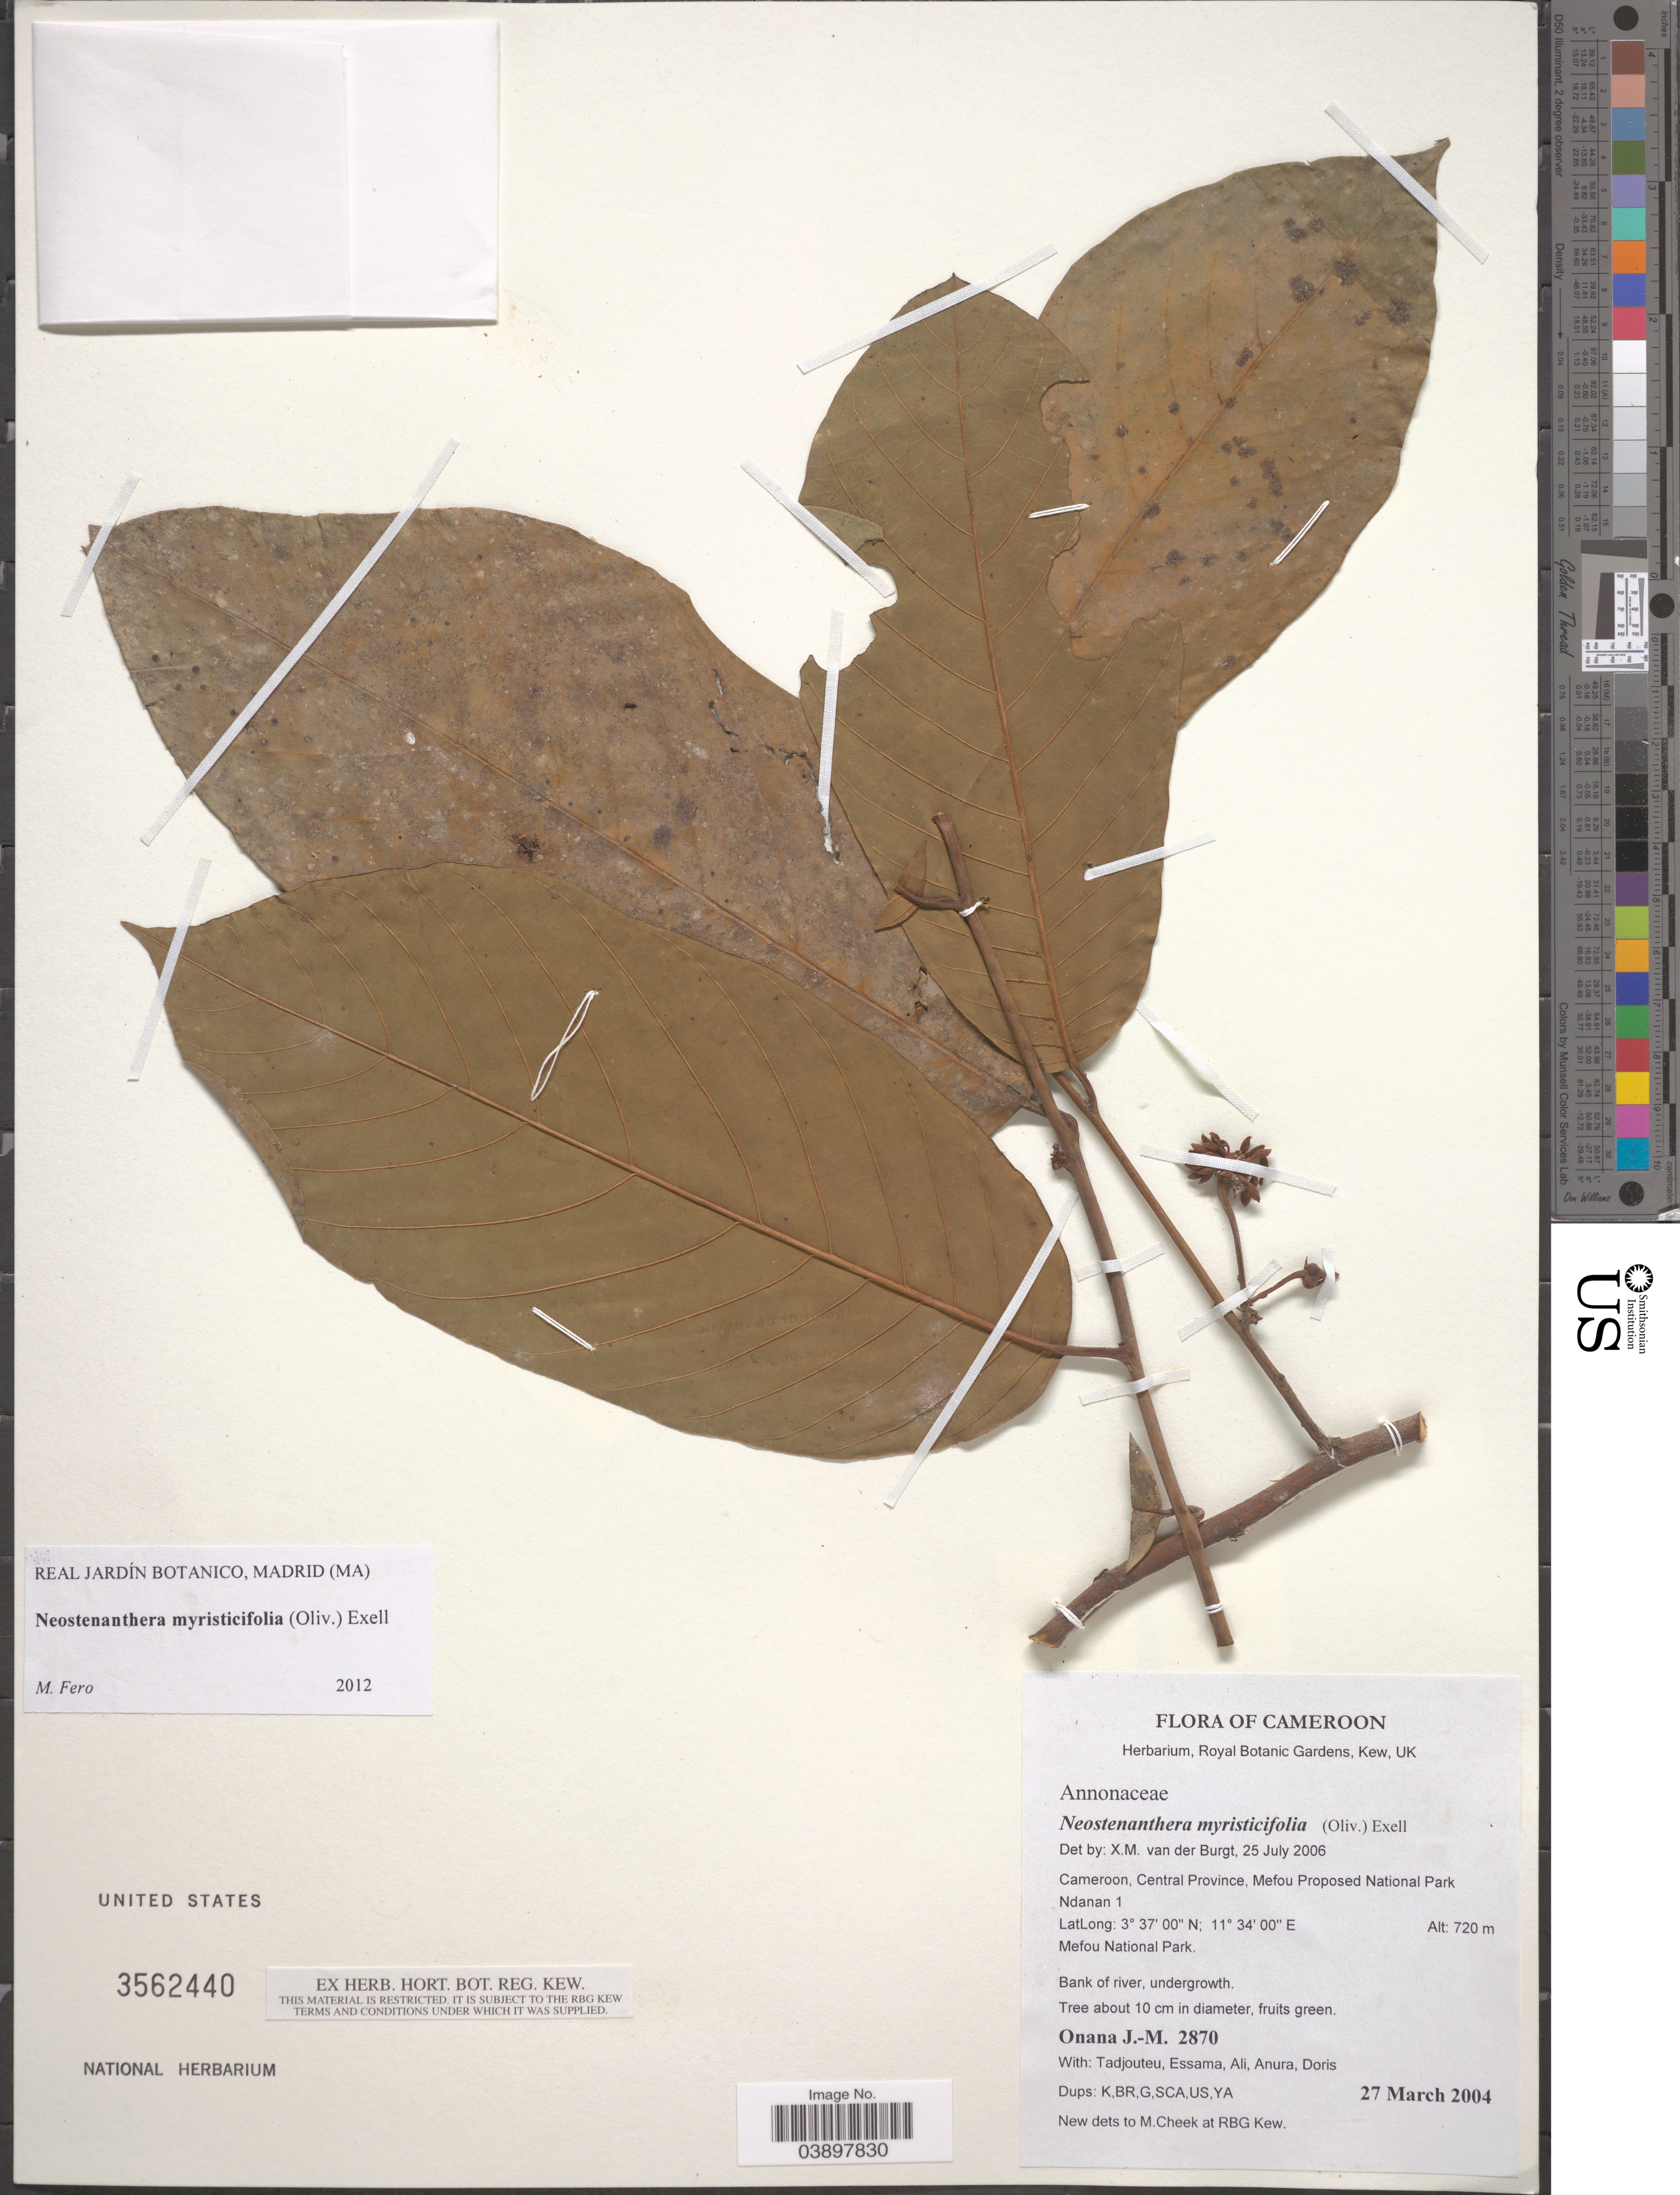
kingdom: Plantae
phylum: Tracheophyta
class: Magnoliopsida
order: Magnoliales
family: Annonaceae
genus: Neostenanthera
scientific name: Neostenanthera myristicifolia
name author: (Oliv.) Exell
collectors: J. Onana, Tadjouteu, Essama, Ali, -- & et al.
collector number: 2870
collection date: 2004-03-27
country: Cameroon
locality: Central Province, Mefou Proposed National Park. Ndanan 1.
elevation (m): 720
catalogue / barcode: US 3562440